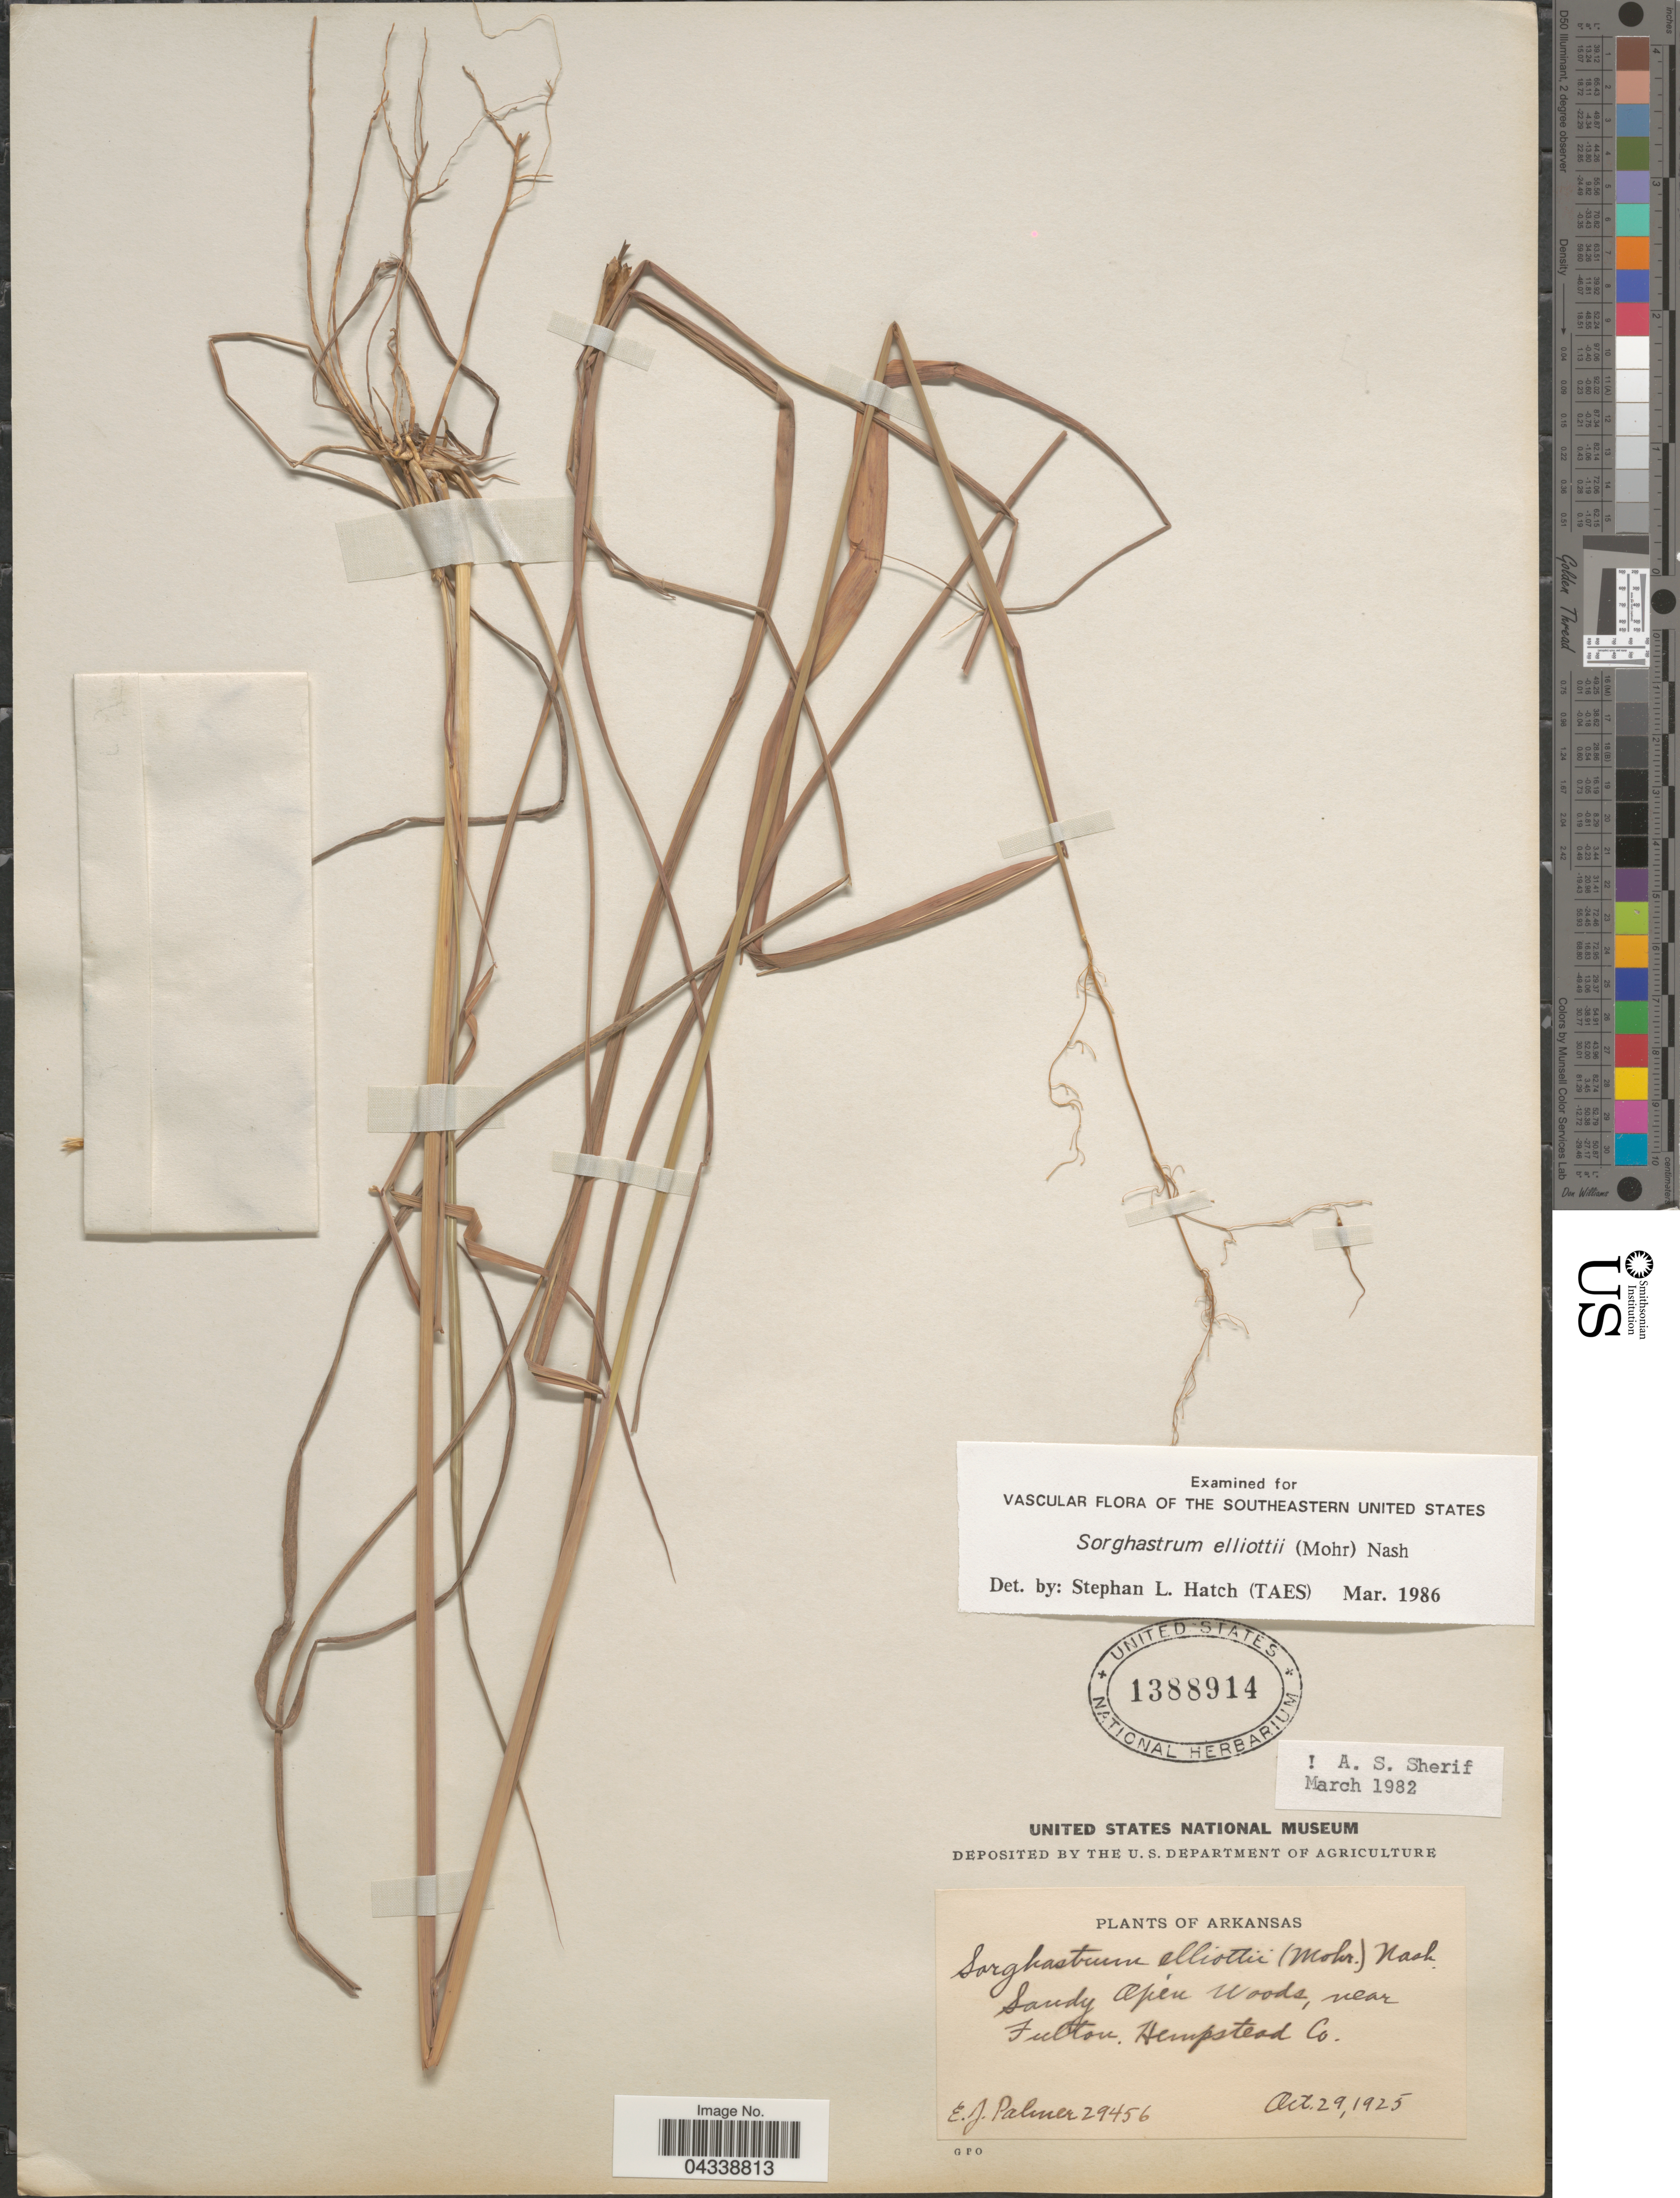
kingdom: Plantae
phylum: Tracheophyta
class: Liliopsida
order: Poales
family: Poaceae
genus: Sorghastrum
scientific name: Sorghastrum elliottii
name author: (C. Mohr) Nash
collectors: E. J. Palmer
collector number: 29456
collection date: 1925-10-29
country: United States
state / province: Arkansas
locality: Near Fulton, Hempstead Co.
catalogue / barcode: US 1388914